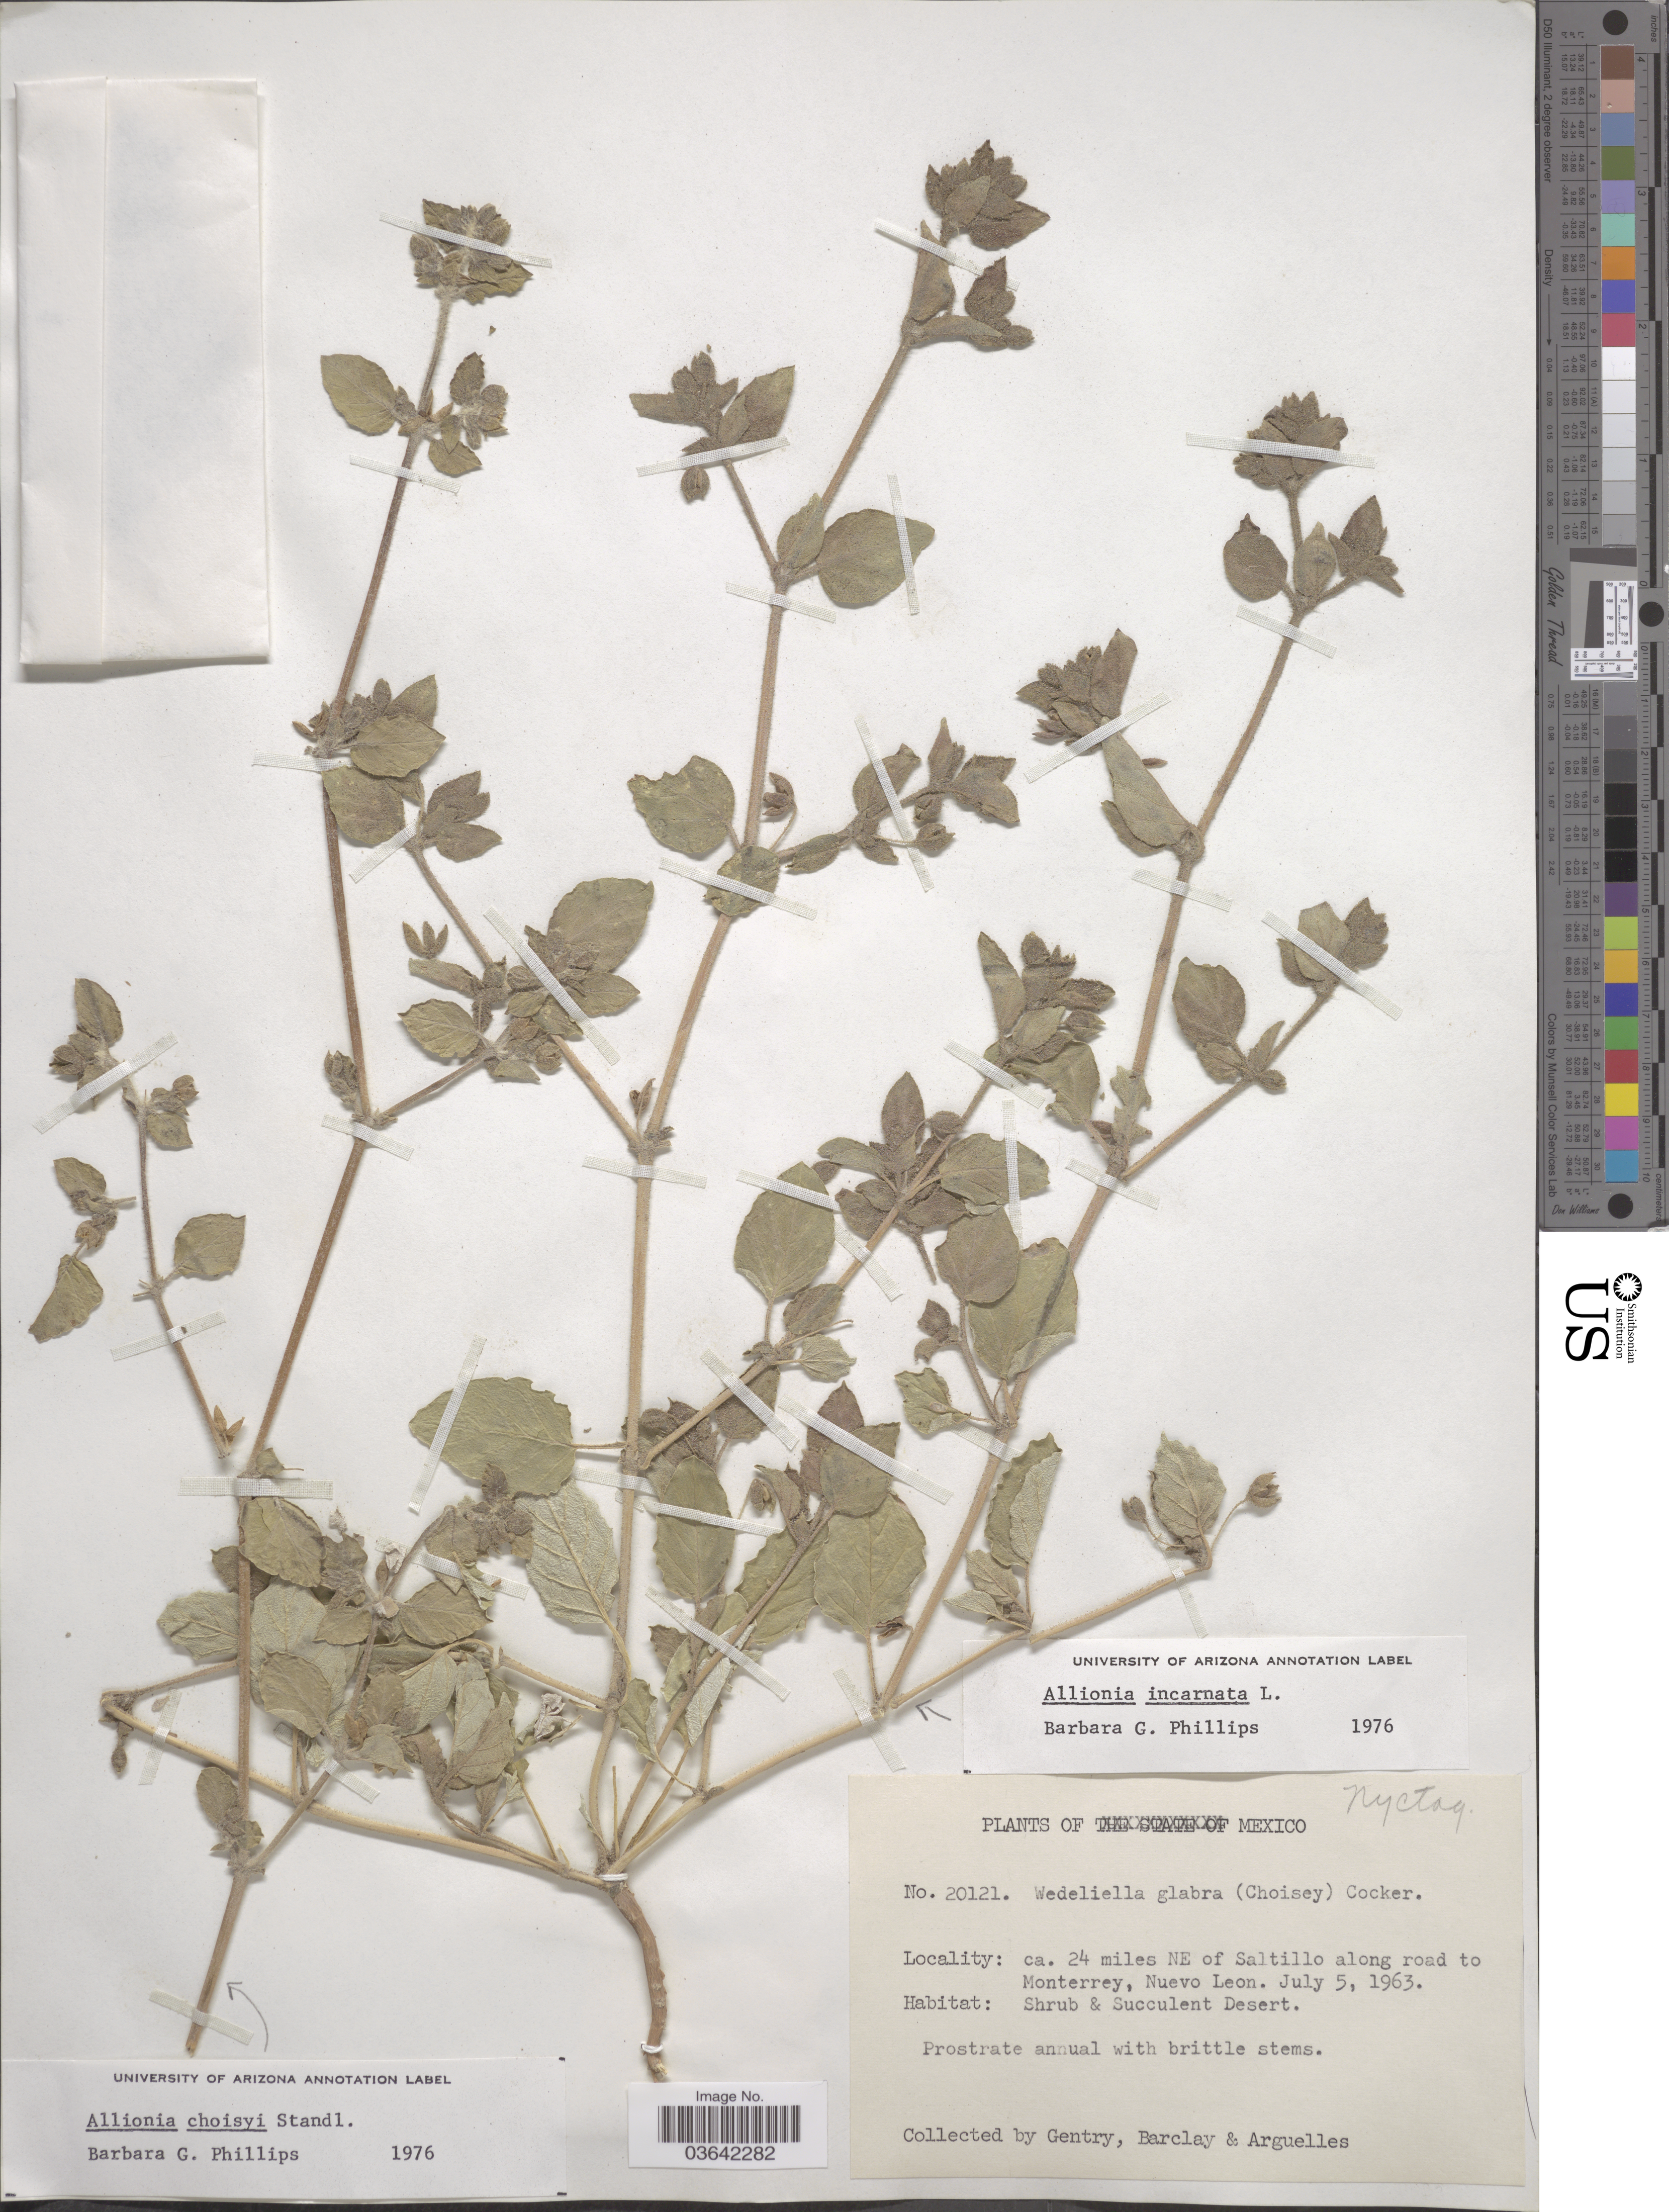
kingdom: Plantae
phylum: Tracheophyta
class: Magnoliopsida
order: Caryophyllales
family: Nyctaginaceae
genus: Allionia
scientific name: Allionia incarnata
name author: L.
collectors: Gentry, --, -- Barclay & Arguelles, --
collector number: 20121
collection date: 1963-07-05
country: Mexico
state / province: Nuevo León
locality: Ca. 24 miles NE of Saltillo along road to Monterrey.